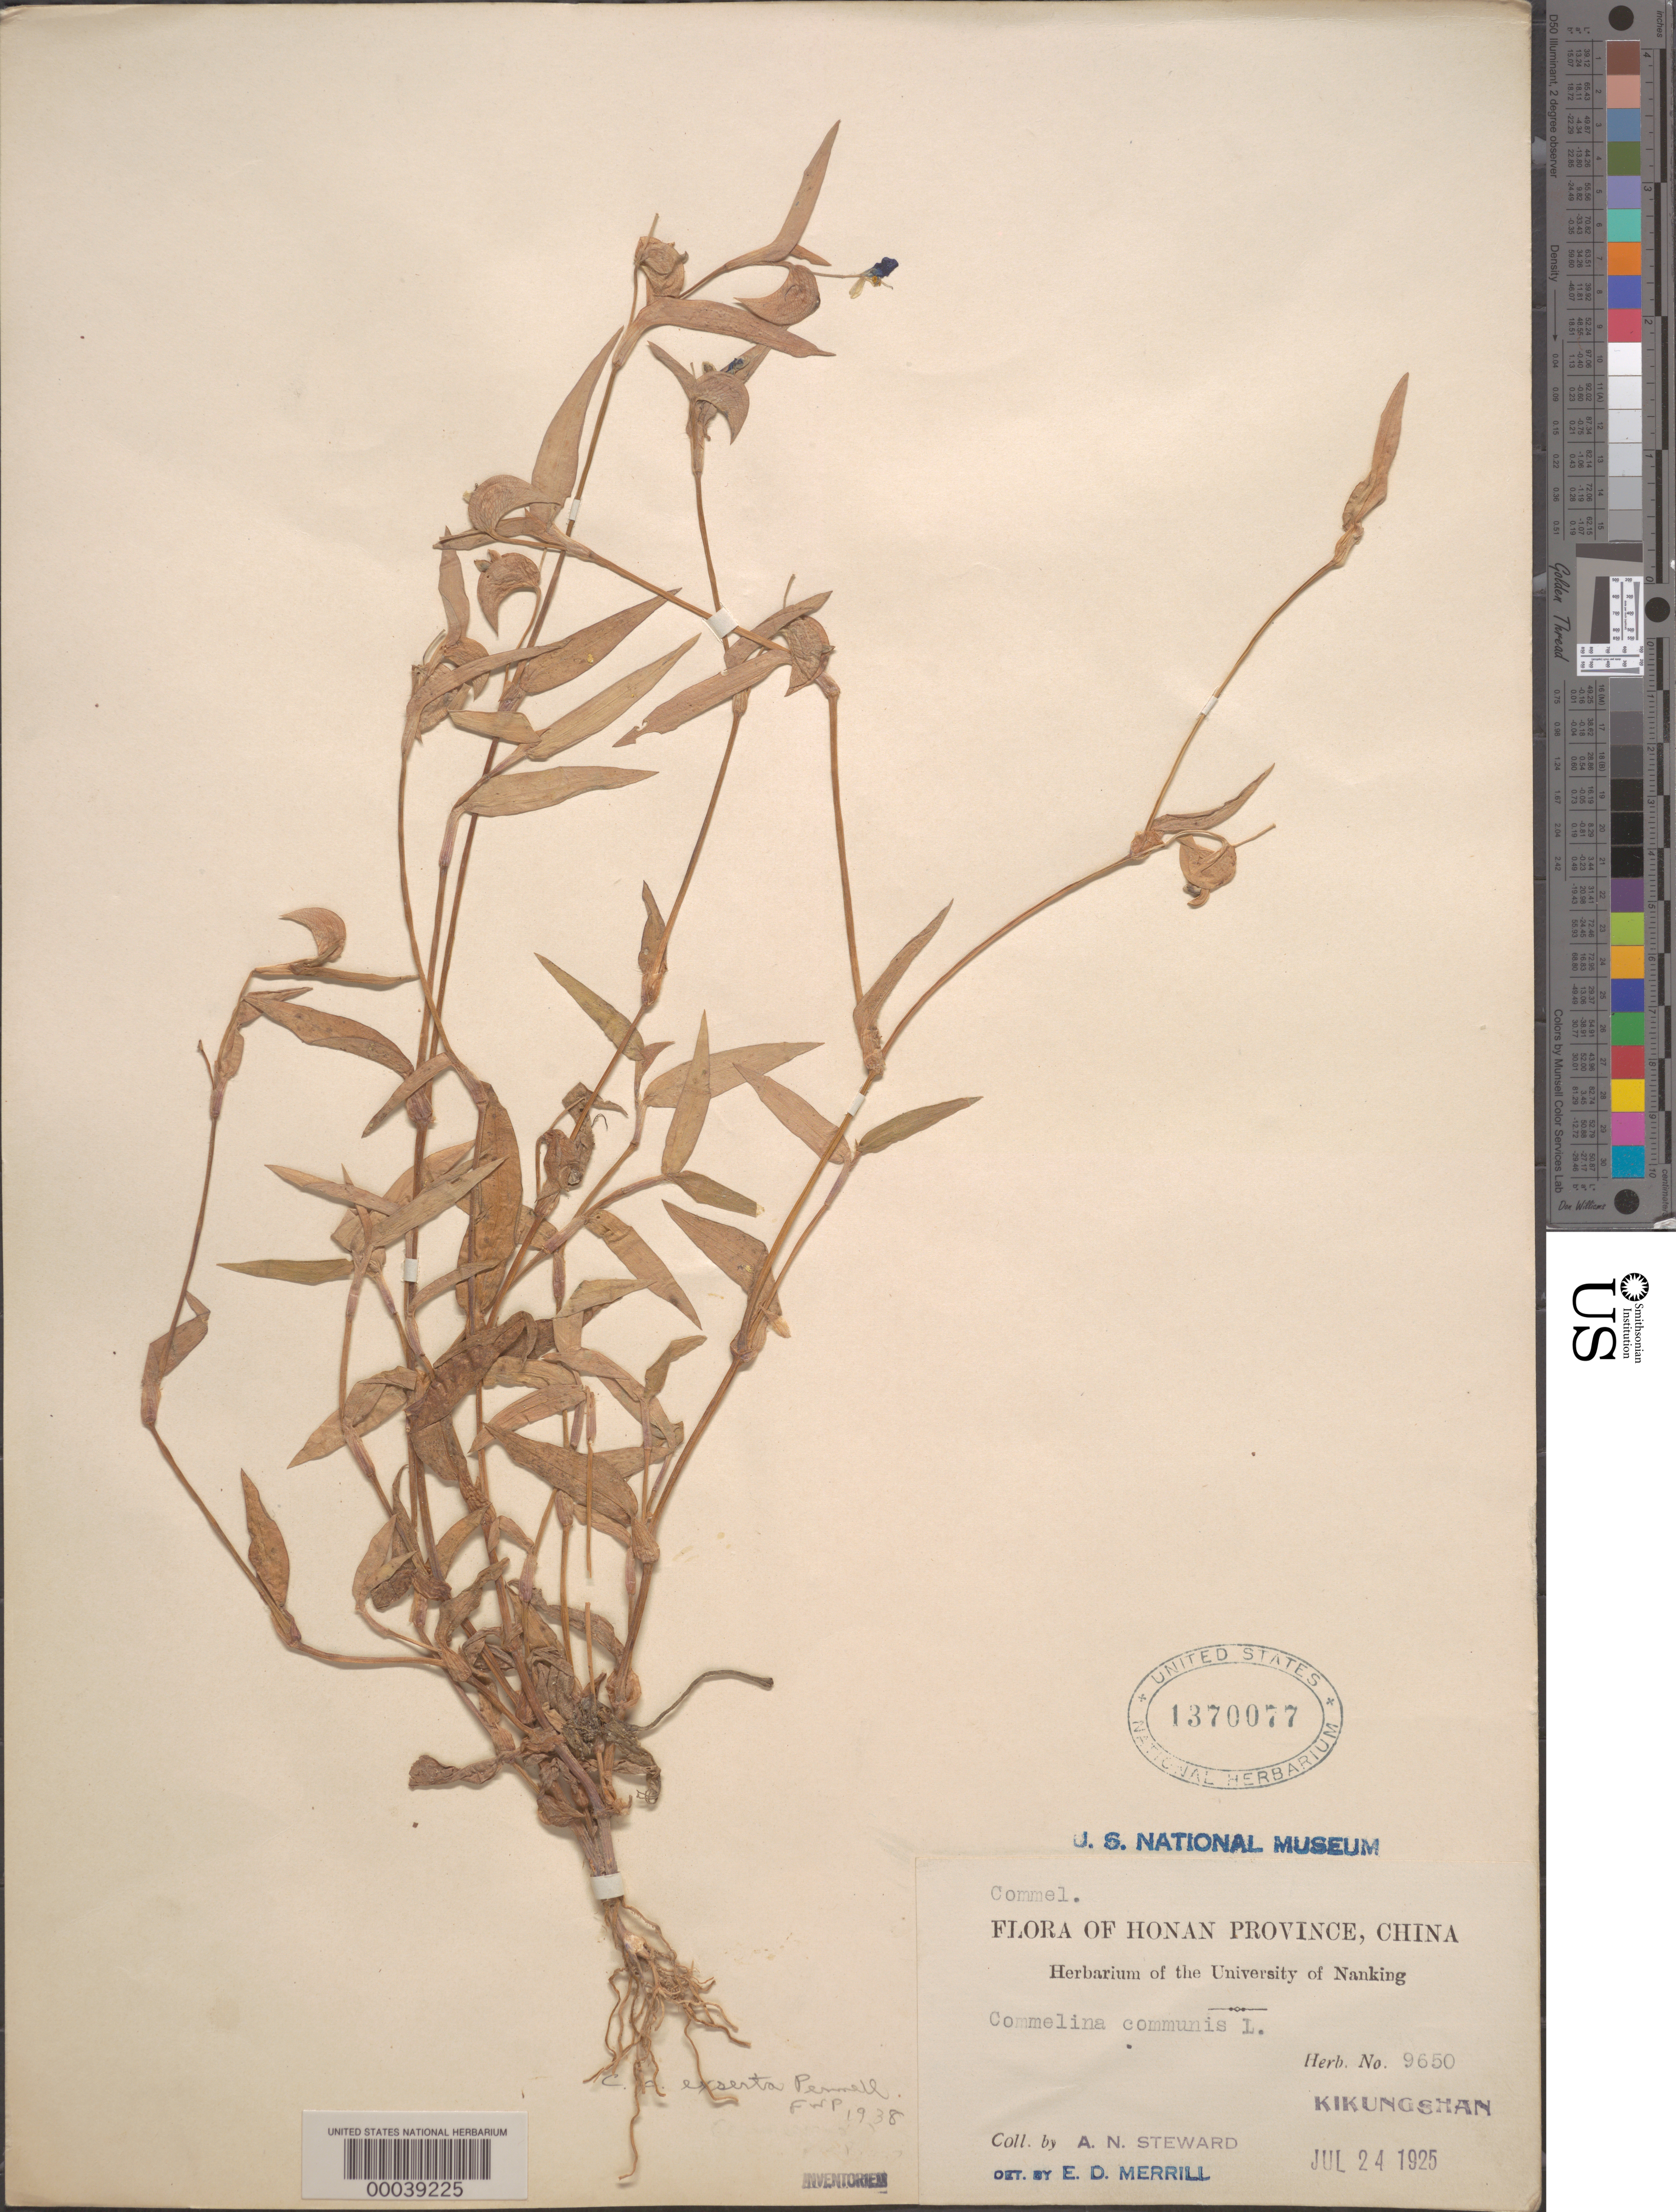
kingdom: Plantae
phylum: Tracheophyta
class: Liliopsida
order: Commelinales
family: Commelinaceae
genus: Commelina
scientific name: Commelina communis var. exserta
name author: (Pennell) F.G. Bernard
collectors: A. N. Steward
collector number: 9650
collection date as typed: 24 Jul 1925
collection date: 1925-07-24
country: China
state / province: Henan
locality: Kikungshan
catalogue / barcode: US 1370077